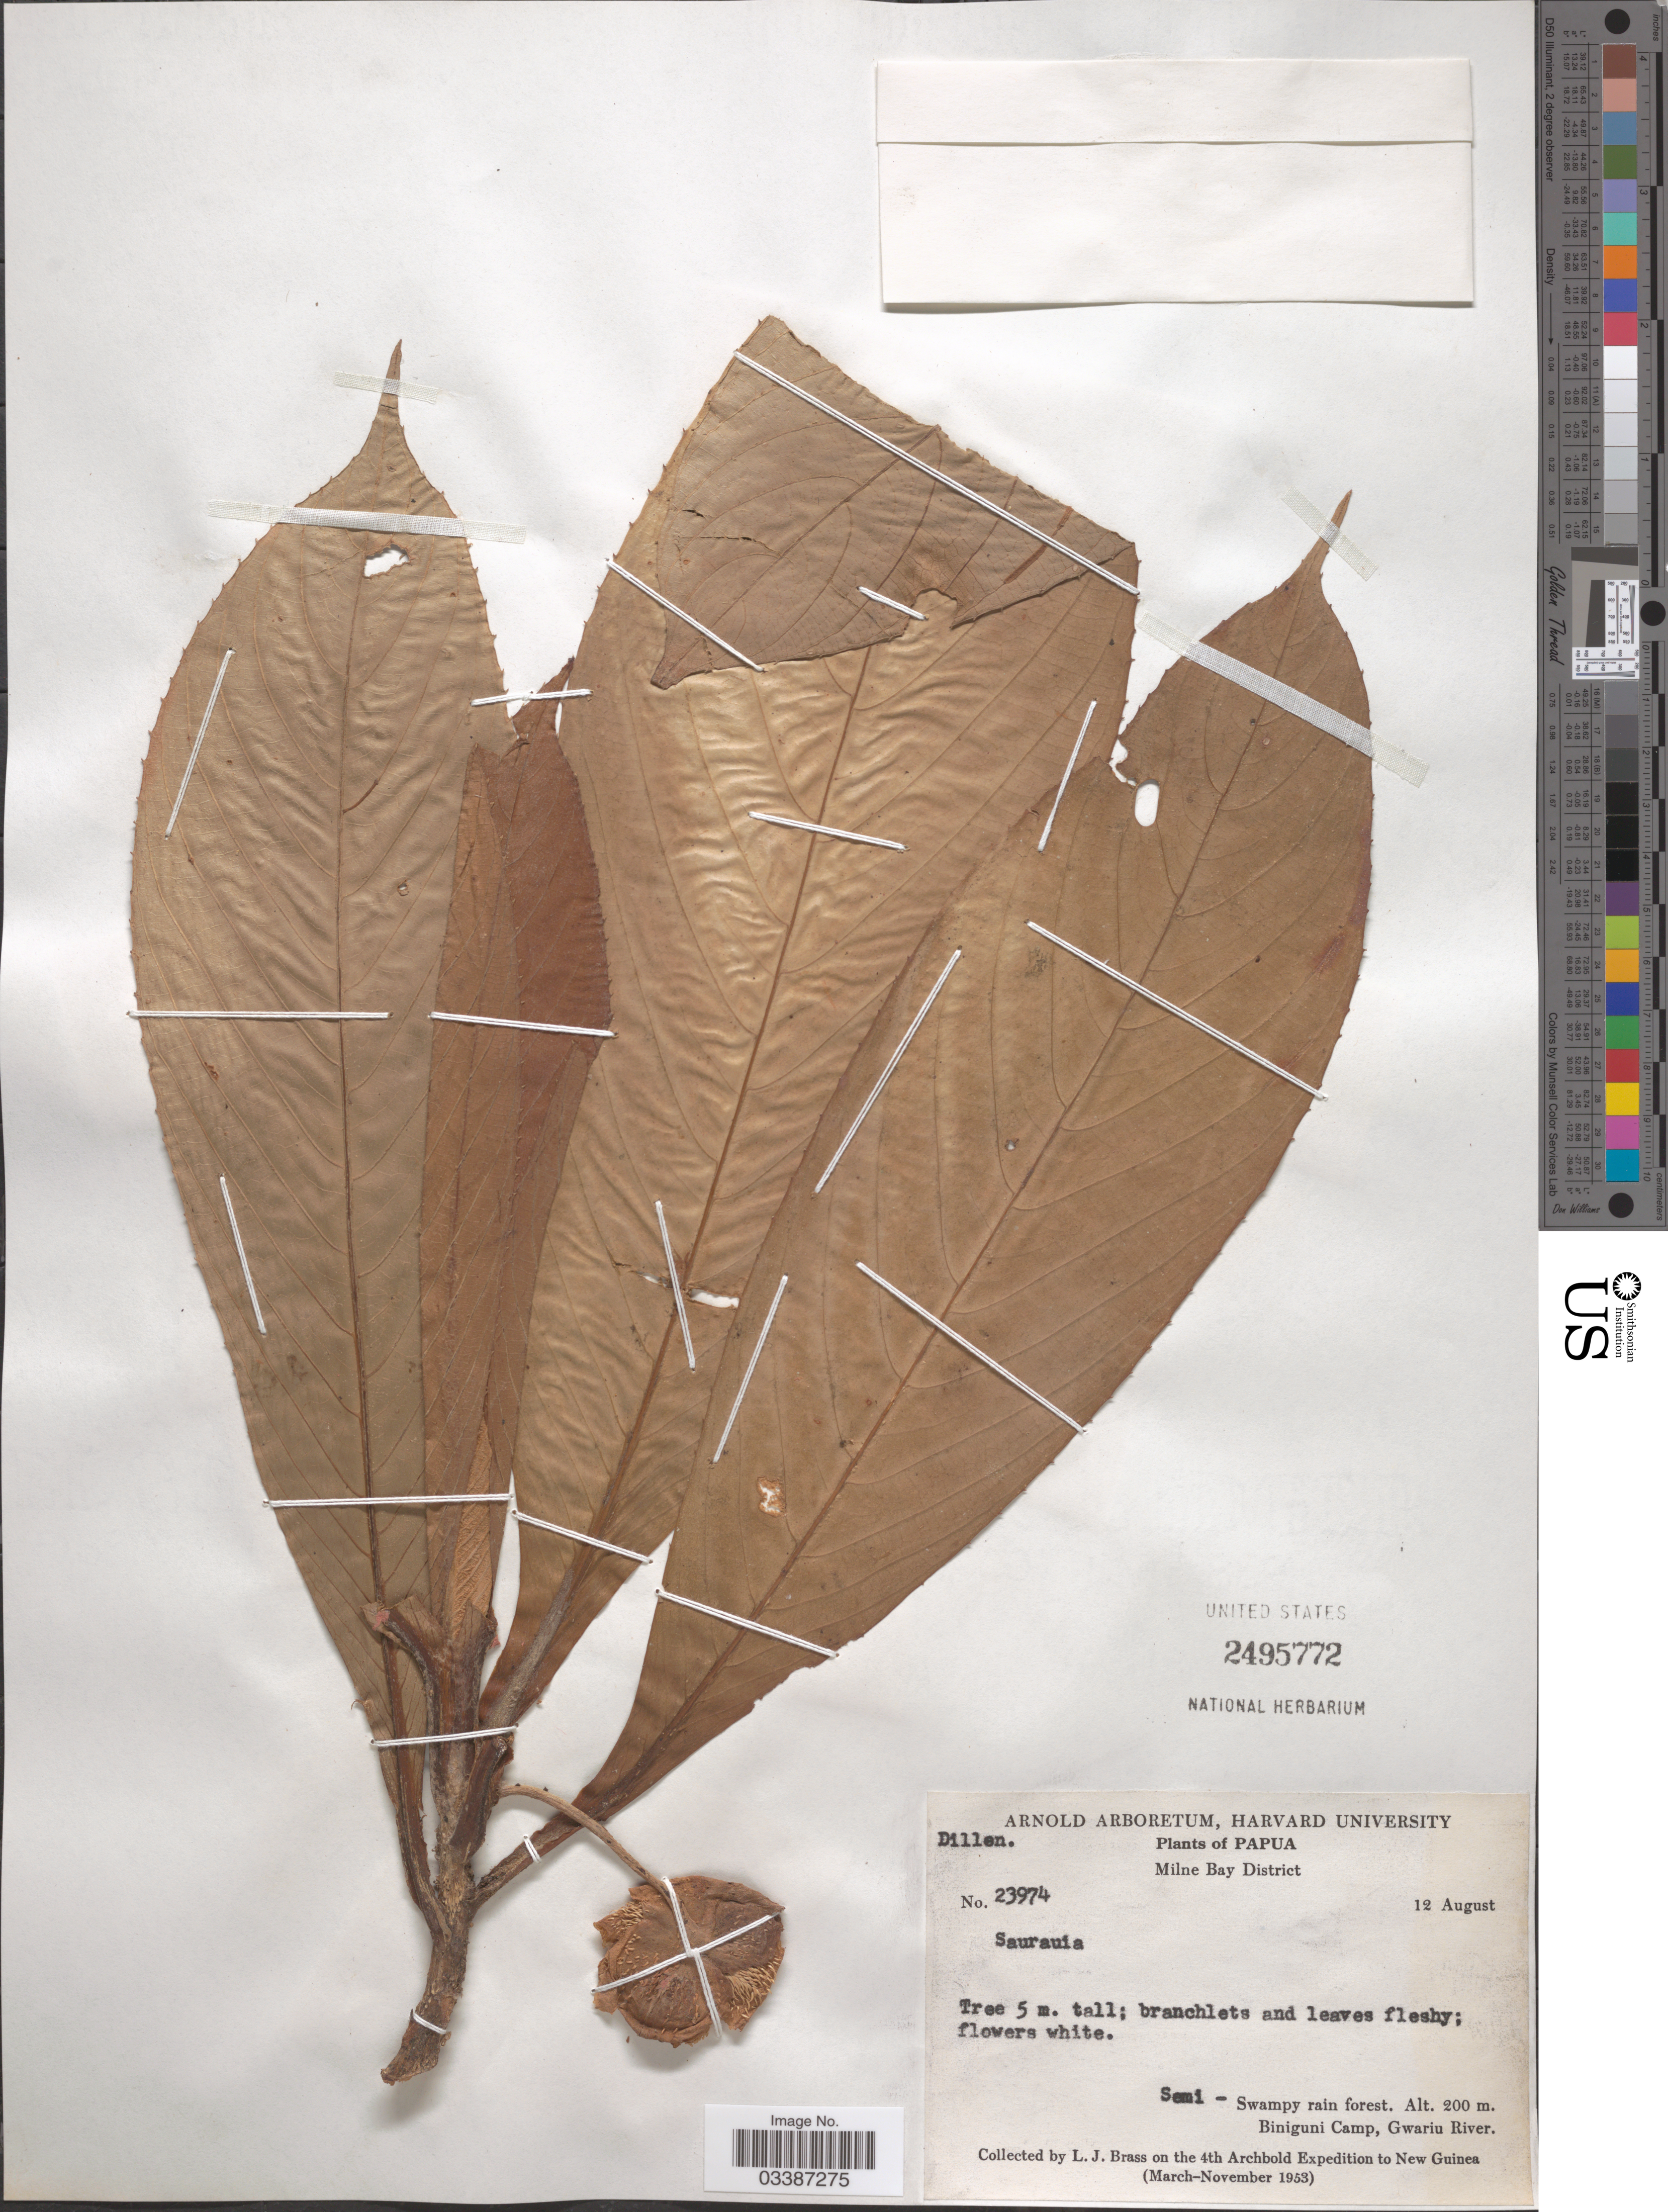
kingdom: Plantae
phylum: Tracheophyta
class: Magnoliopsida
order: Ericales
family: Actinidiaceae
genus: Saurauia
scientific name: Saurauia sp.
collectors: L. J. Brass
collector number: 23974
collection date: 1953-08-12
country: Papua New Guinea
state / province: Milne Bay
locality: Papua. Milne Bay District. Semi-Swampy rain forest. Biniguni Camp, Gwariu River.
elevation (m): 200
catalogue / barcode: US 2495772